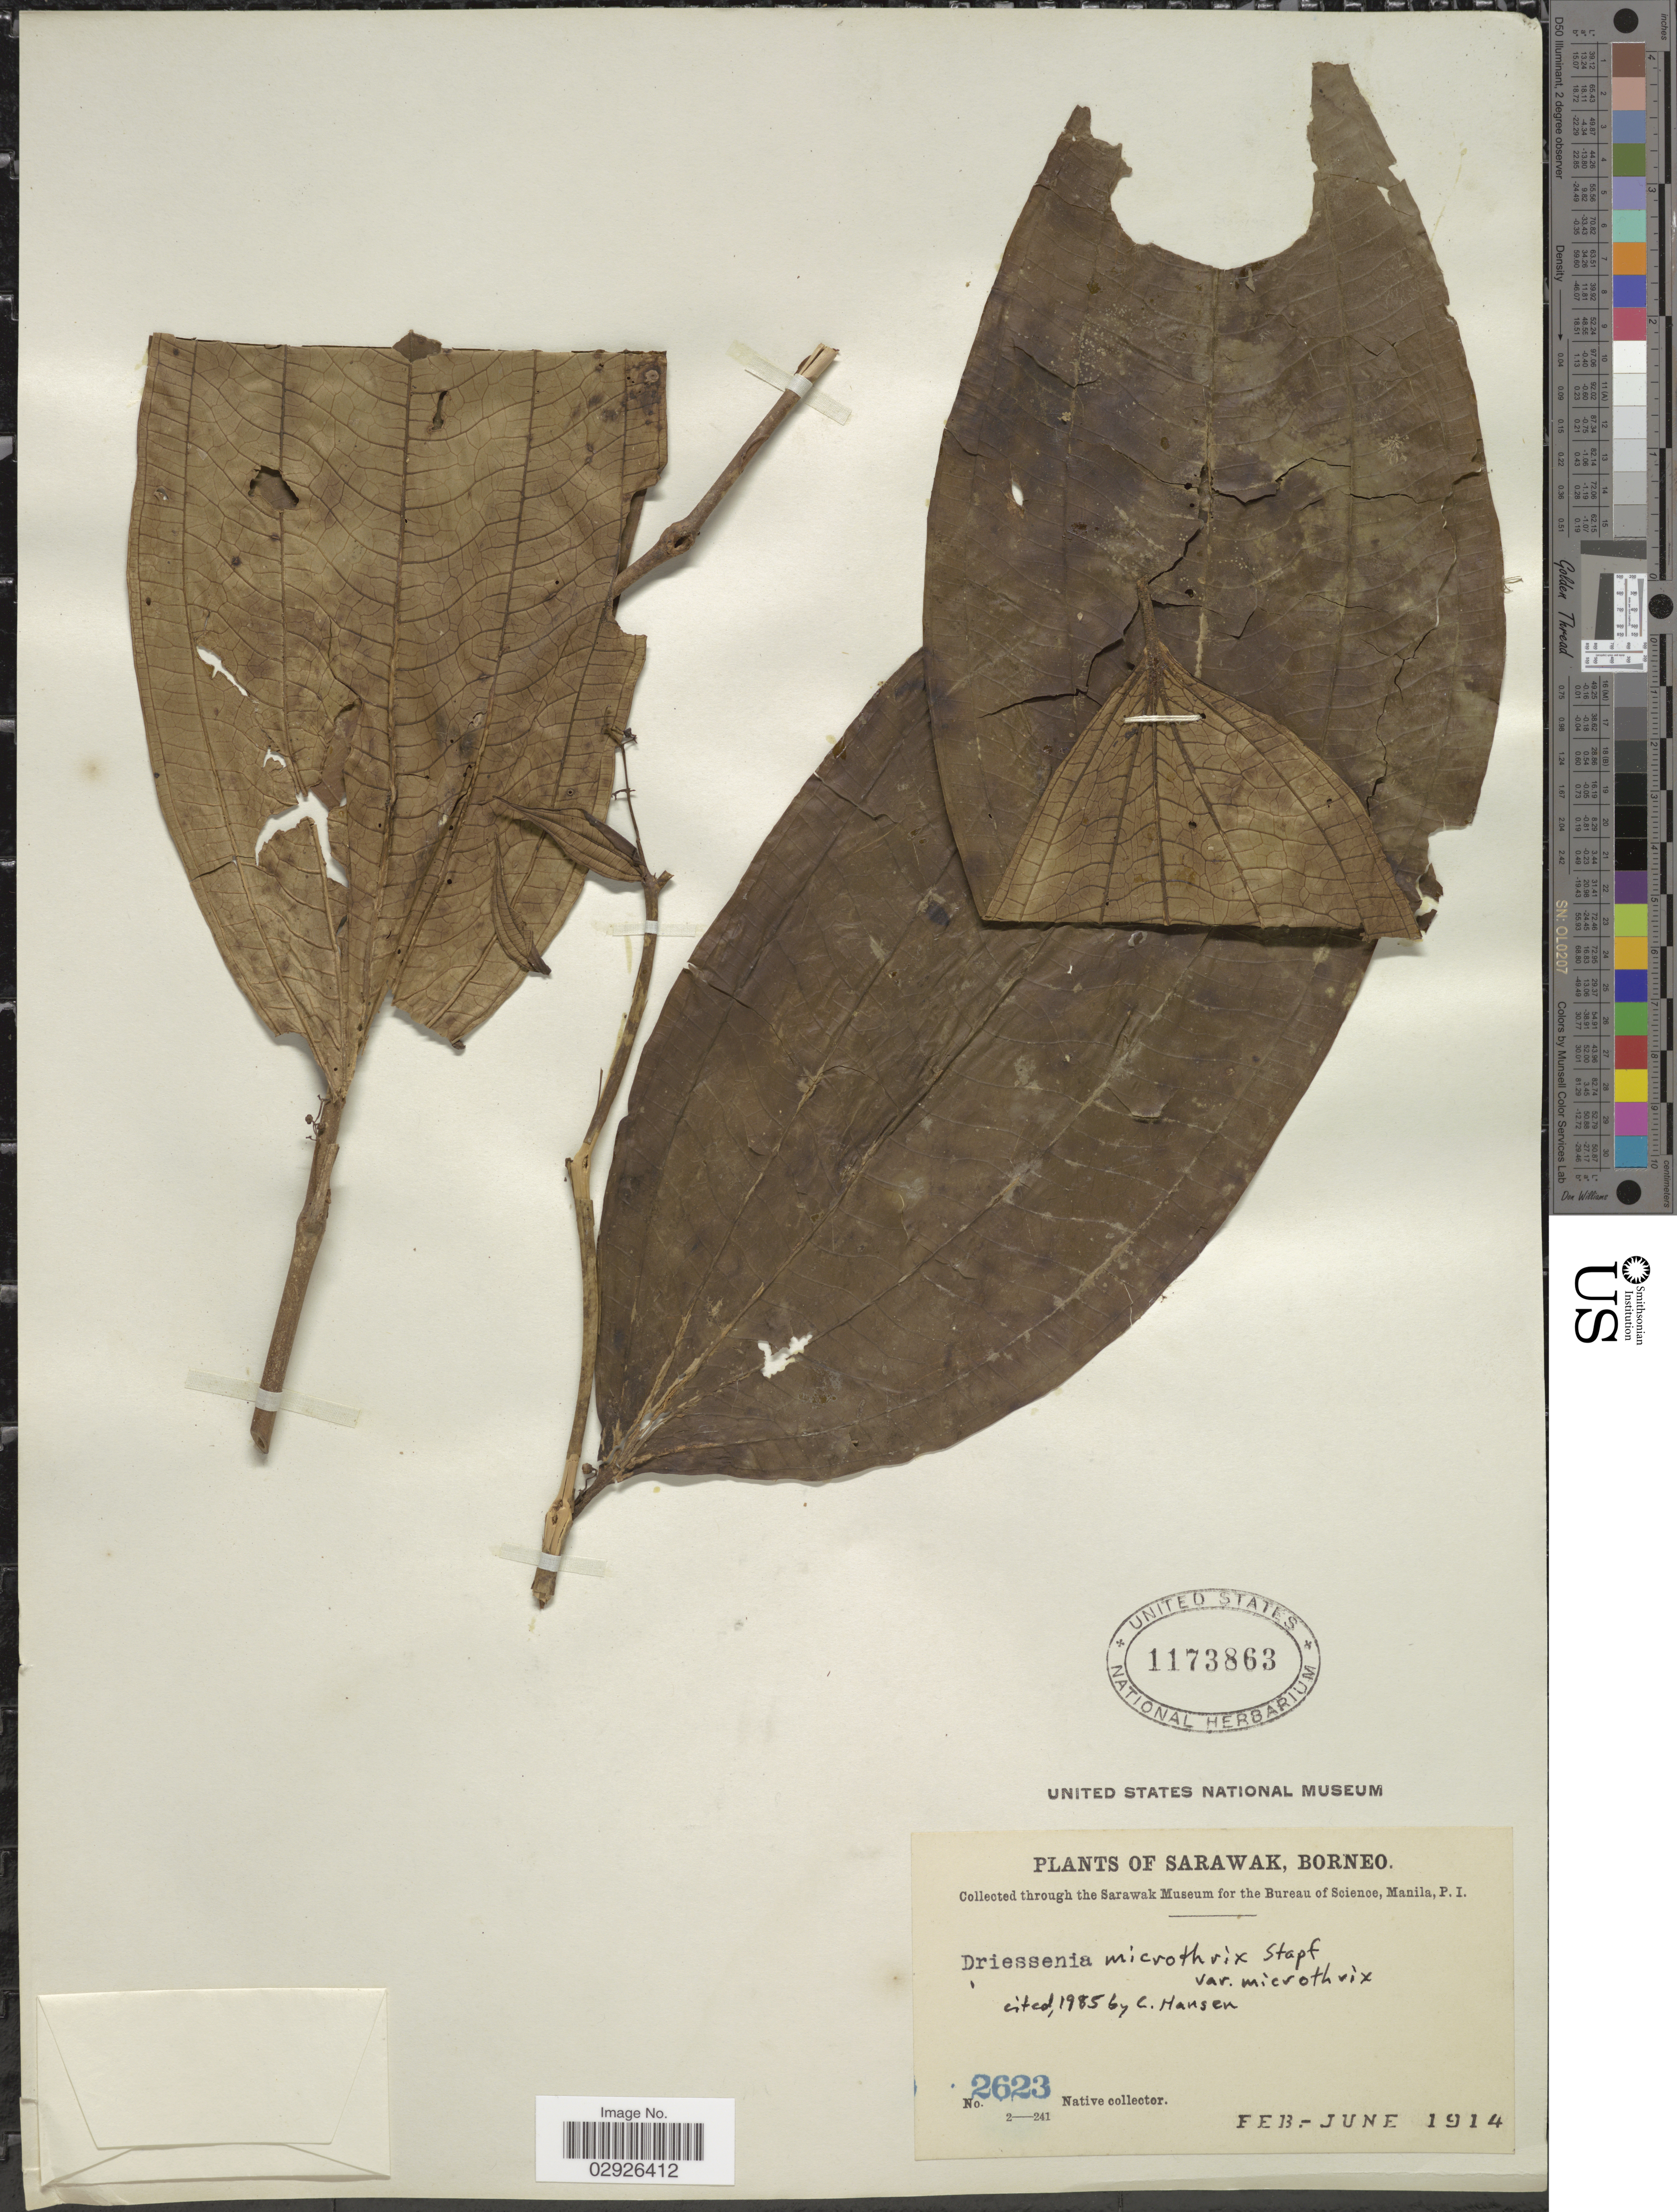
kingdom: Plantae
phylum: Tracheophyta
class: Magnoliopsida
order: Myrtales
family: Melastomataceae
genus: Driessenia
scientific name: Driessenia microthrix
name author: Stapf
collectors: Native collector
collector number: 2623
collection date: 1914-02/1914-06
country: Malaysia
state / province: Sarawak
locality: Borneo.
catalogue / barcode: US 1173863